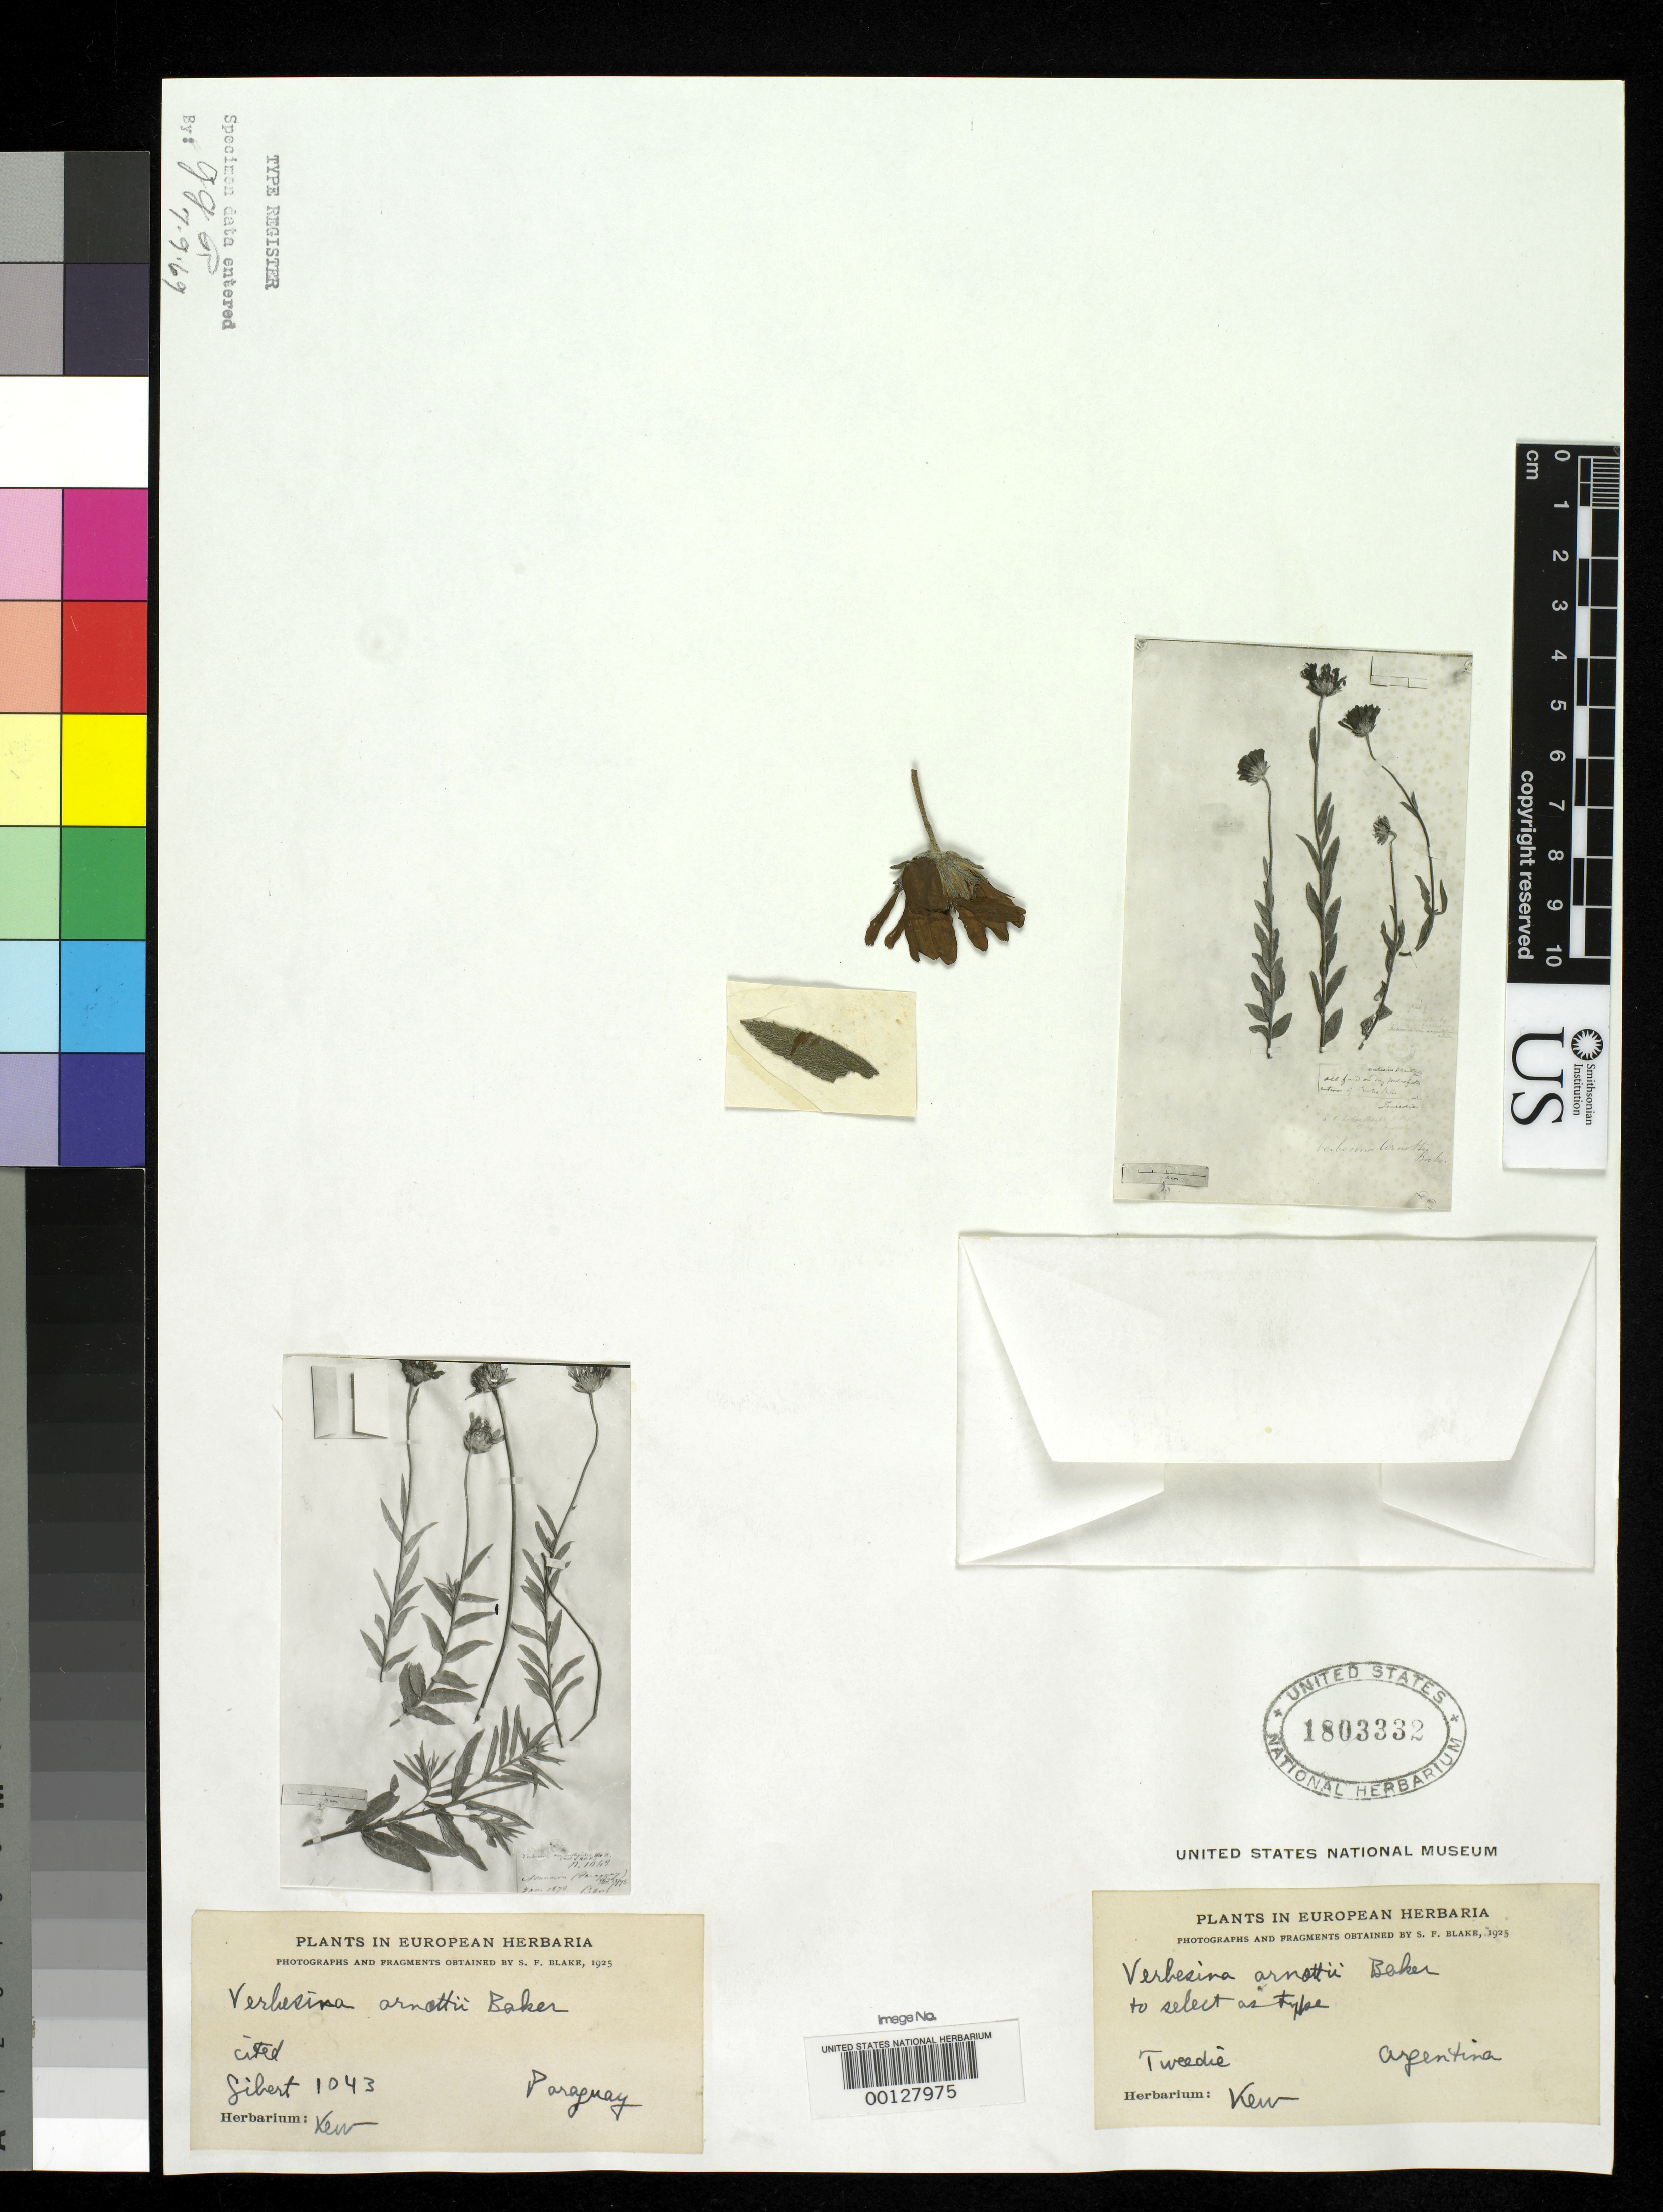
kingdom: Plantae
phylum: Tracheophyta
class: Magnoliopsida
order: Asterales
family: Asteraceae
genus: Verbesina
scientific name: Verbesina helianthoides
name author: Hook. & Arn. in Hook.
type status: Type Collection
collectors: J. Tweedie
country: Argentina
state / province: Entre Ríos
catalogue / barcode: US 1803332